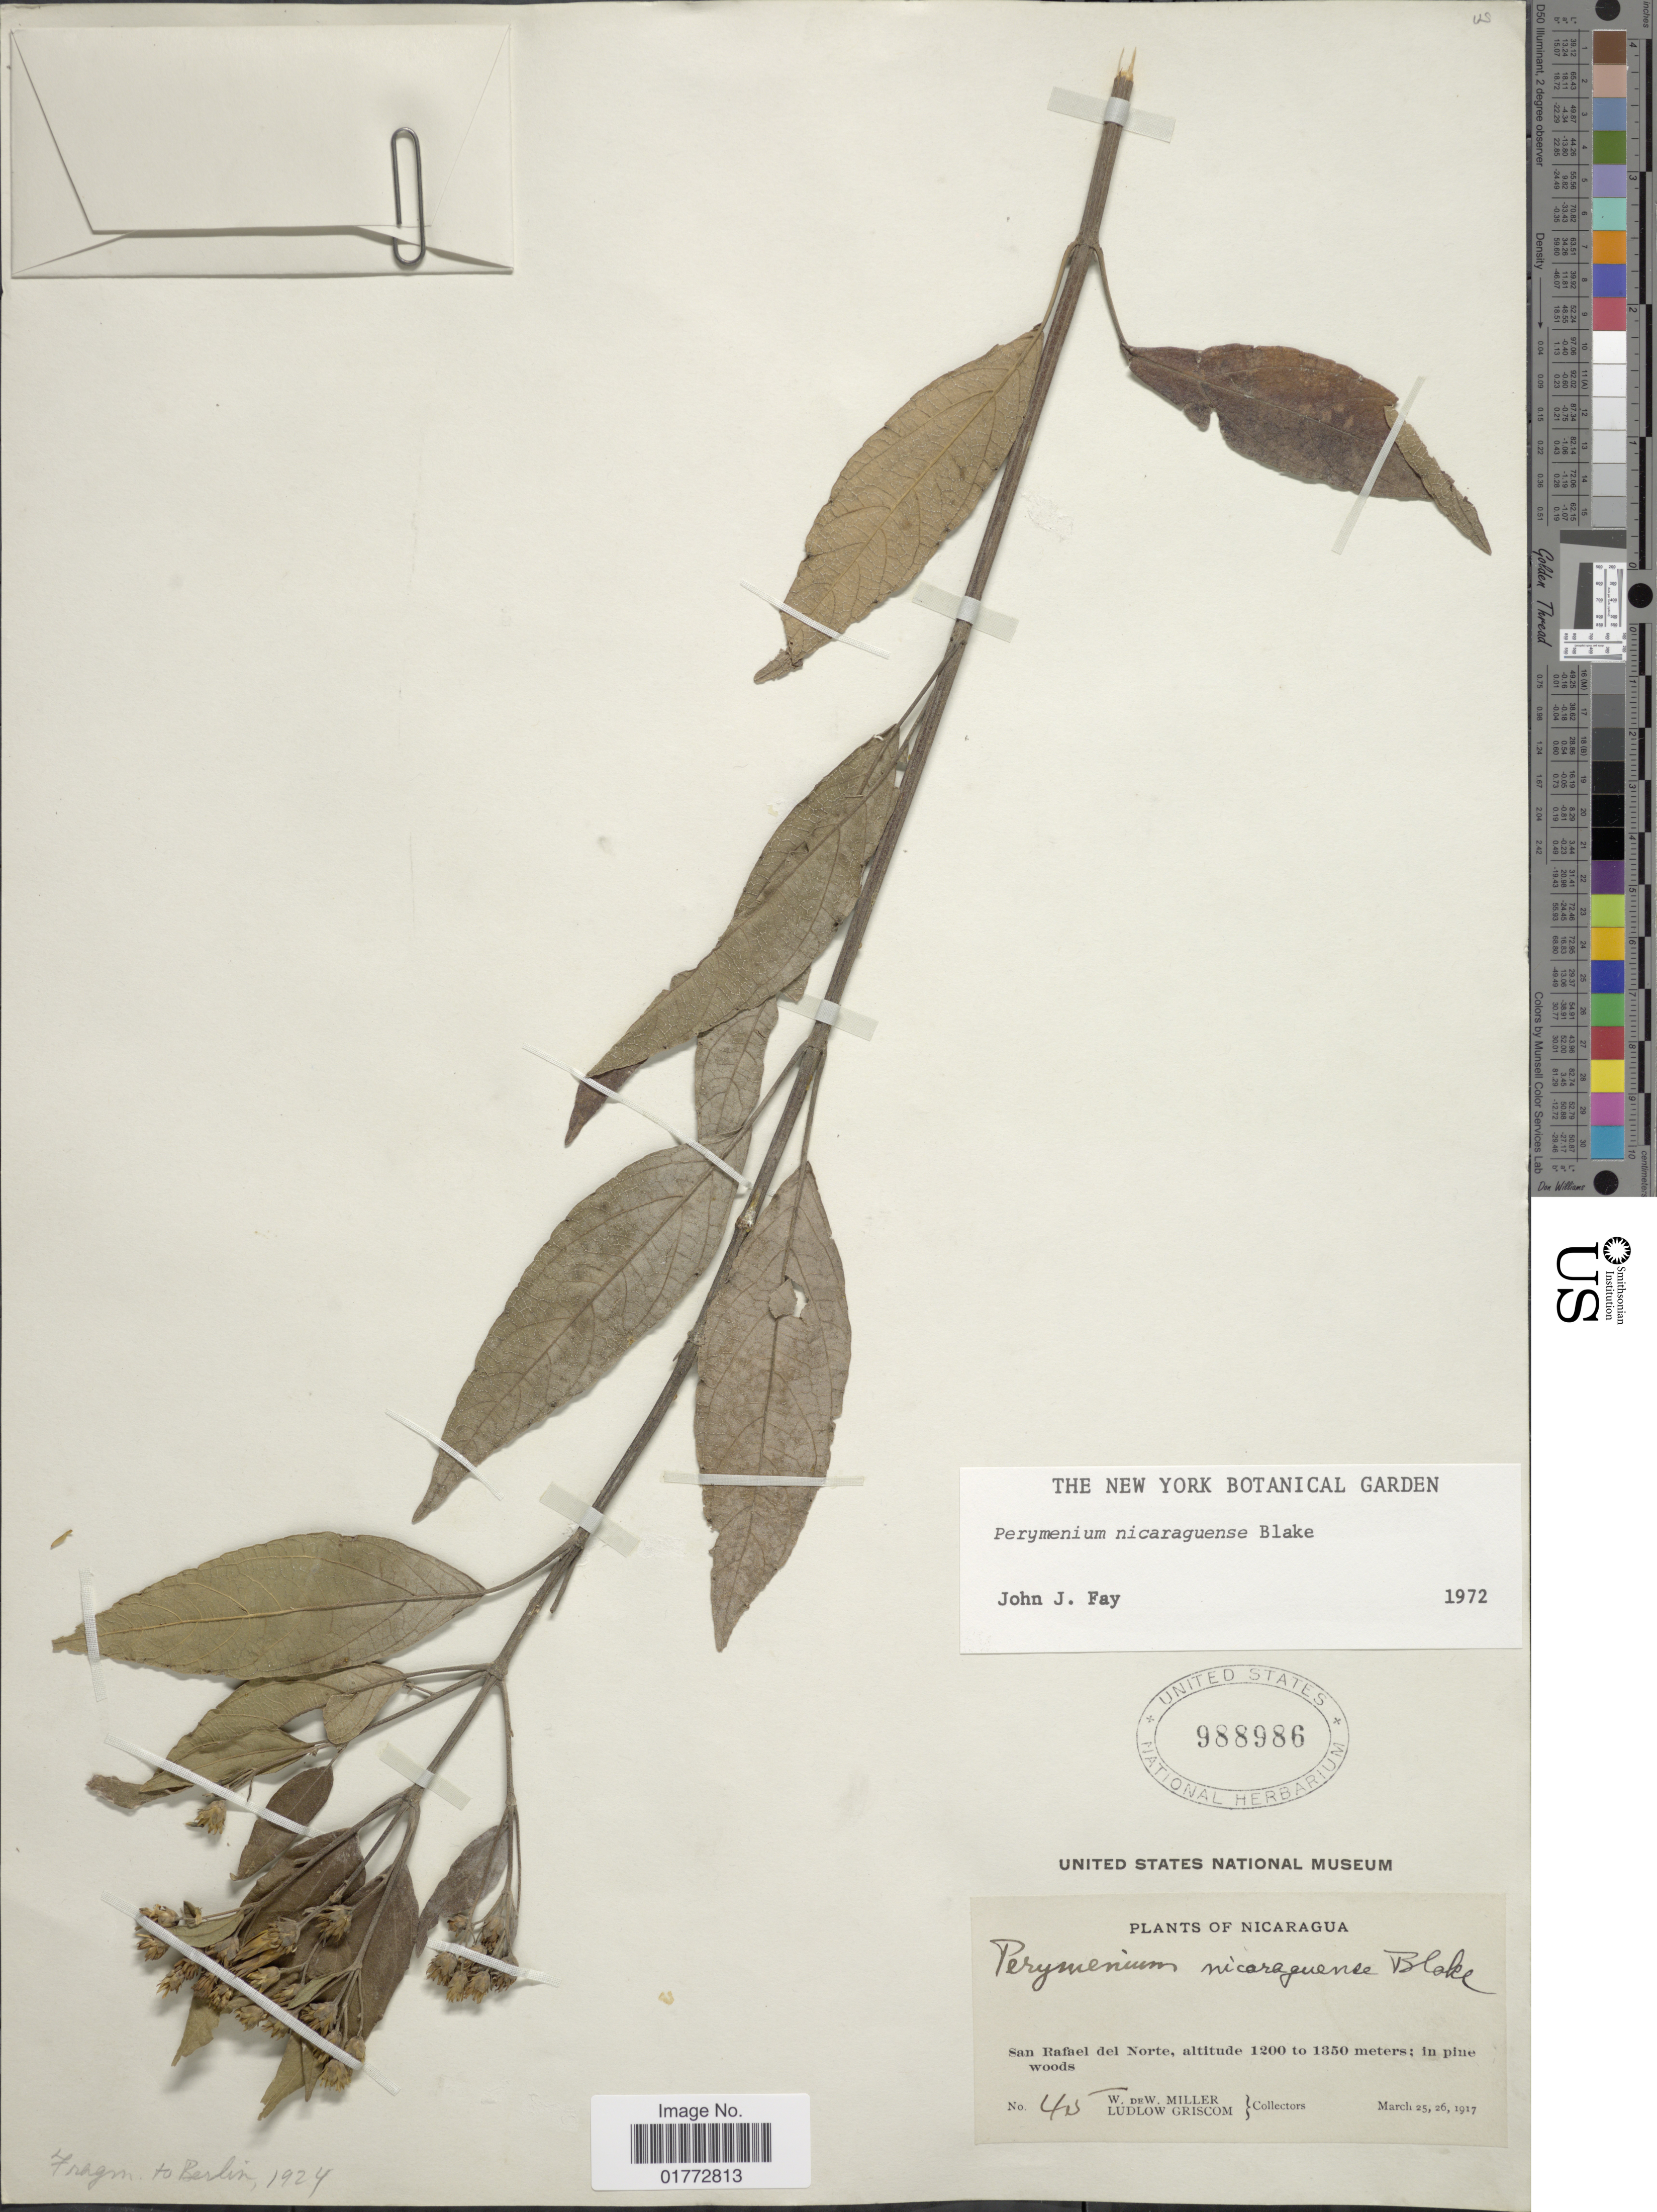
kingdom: Plantae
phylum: Tracheophyta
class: Magnoliopsida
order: Asterales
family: Asteraceae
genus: Perymenium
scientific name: Perymenium nicaraguense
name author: S.F. Blake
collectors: W. D. Miller & L. Griscom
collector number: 45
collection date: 1917-03-25/1917-03-26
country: Nicaragua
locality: San Rafael del Norte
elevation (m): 1200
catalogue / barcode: US 988986